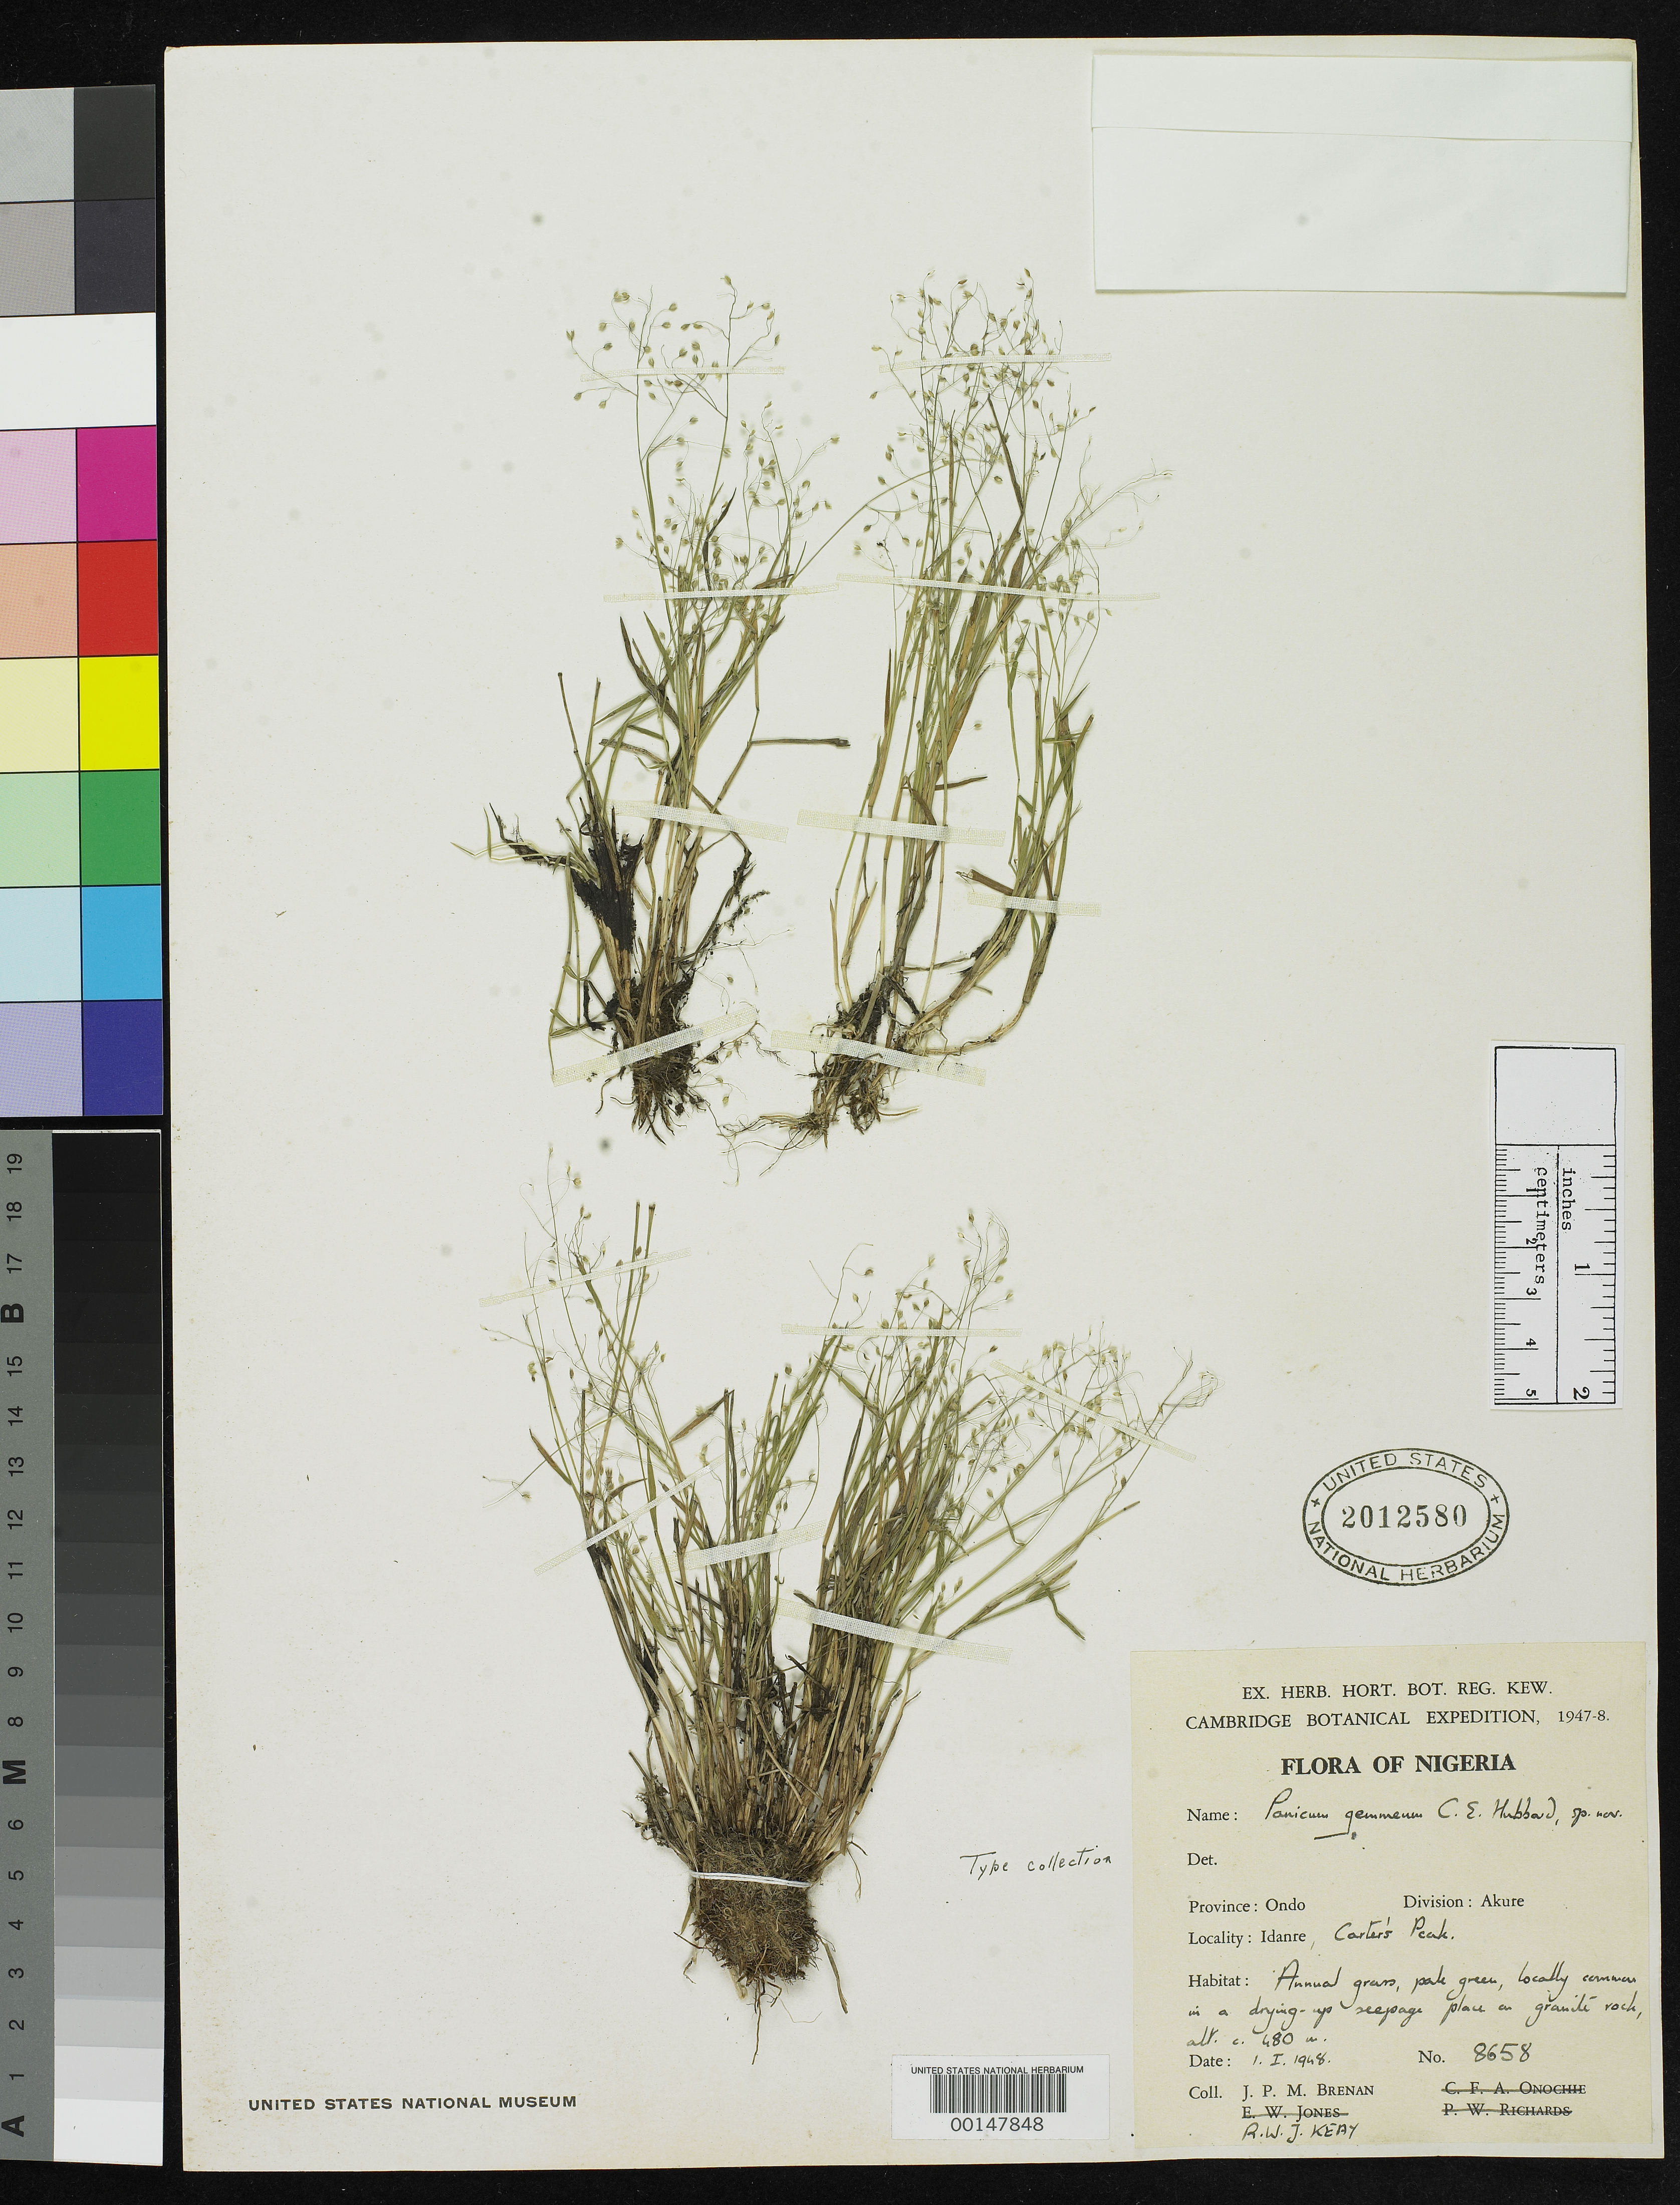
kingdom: Plantae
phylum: Tracheophyta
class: Liliopsida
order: Poales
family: Poaceae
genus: Panicum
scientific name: Panicum gemmeum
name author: C.E. Hubb.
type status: Isotype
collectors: J. Brenan & R. W. Keay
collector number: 8658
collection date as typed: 01 Jan 1948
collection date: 1948-01-01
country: Nigeria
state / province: Lagos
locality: Idanre, Carter's Peak.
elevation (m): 480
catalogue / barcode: US 2012580